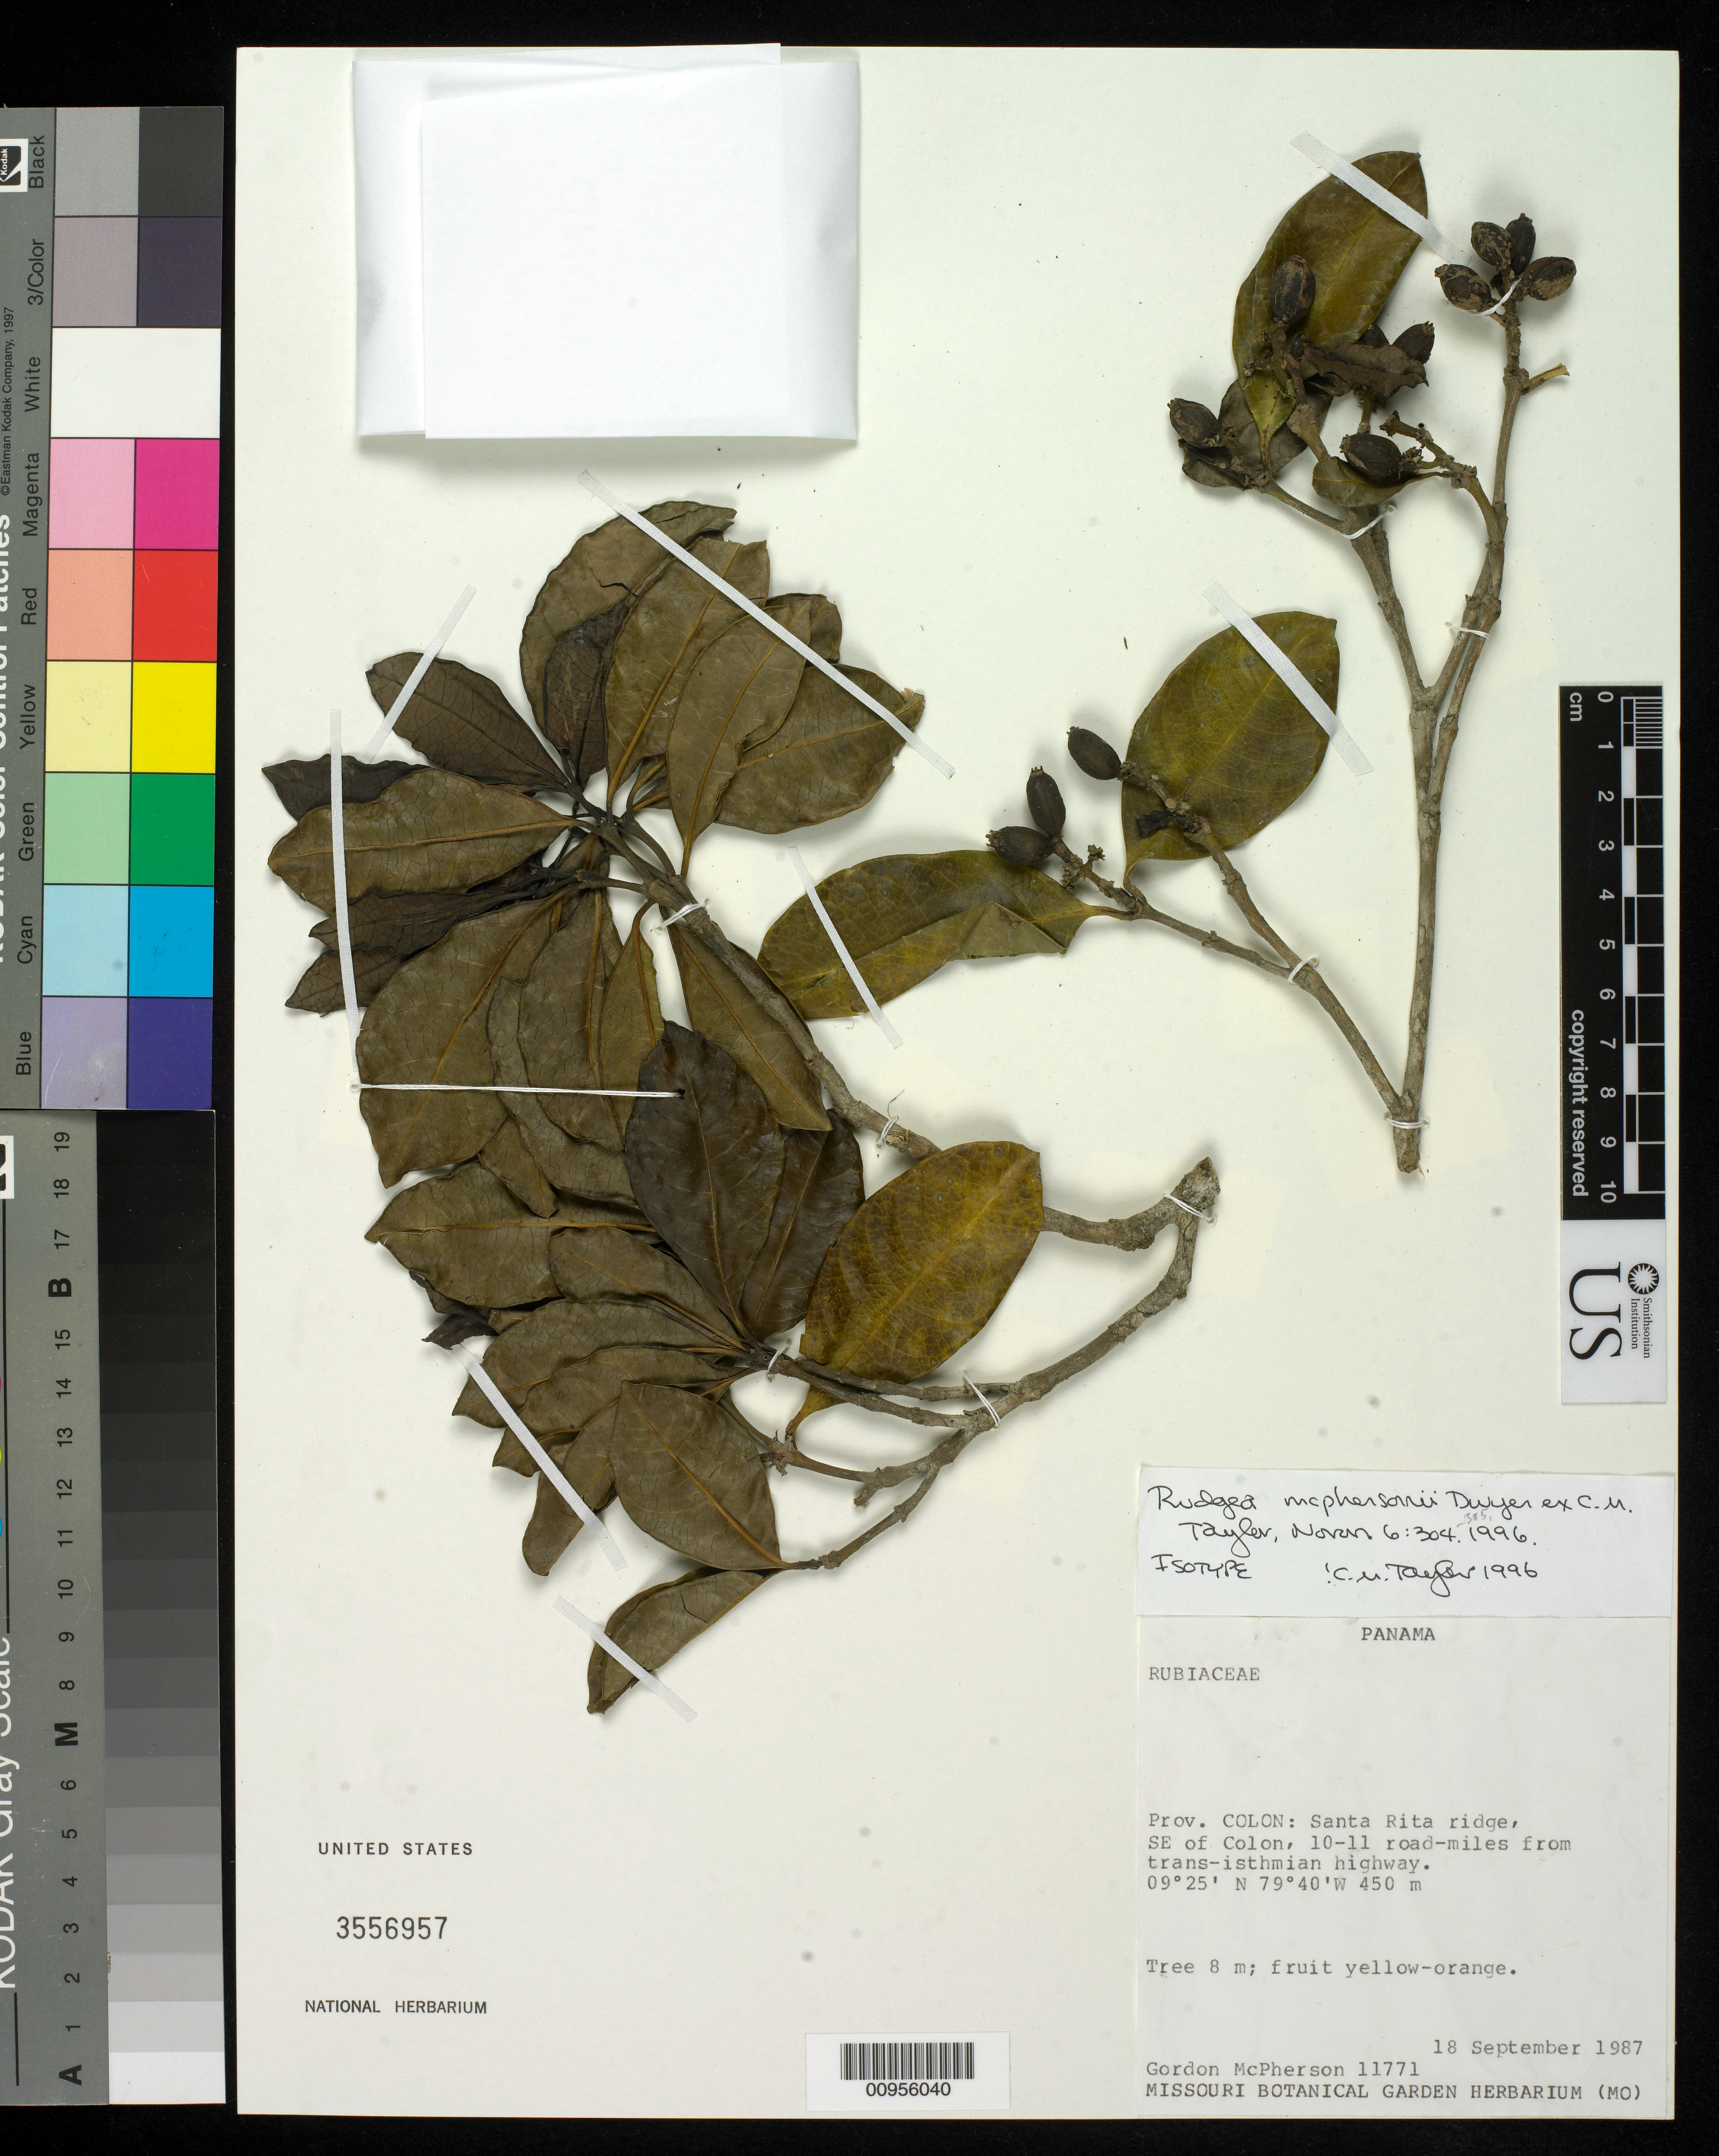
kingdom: Plantae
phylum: Tracheophyta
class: Magnoliopsida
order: Gentianales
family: Rubiaceae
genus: Rudgea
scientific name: Rudgea mcphersonii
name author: Dwyer ex C.M. Taylor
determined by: Taylor, Charlotte M.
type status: Isotype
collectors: G. D. McPherson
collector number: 11171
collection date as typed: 18 Sep 1987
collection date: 1987-09-18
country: Panama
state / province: Colón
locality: Prov. Colón: Santa Rita ridge, SE of Colon, 10-11 road-miles from trans-isthmian highway.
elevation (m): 450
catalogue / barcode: US 3556957